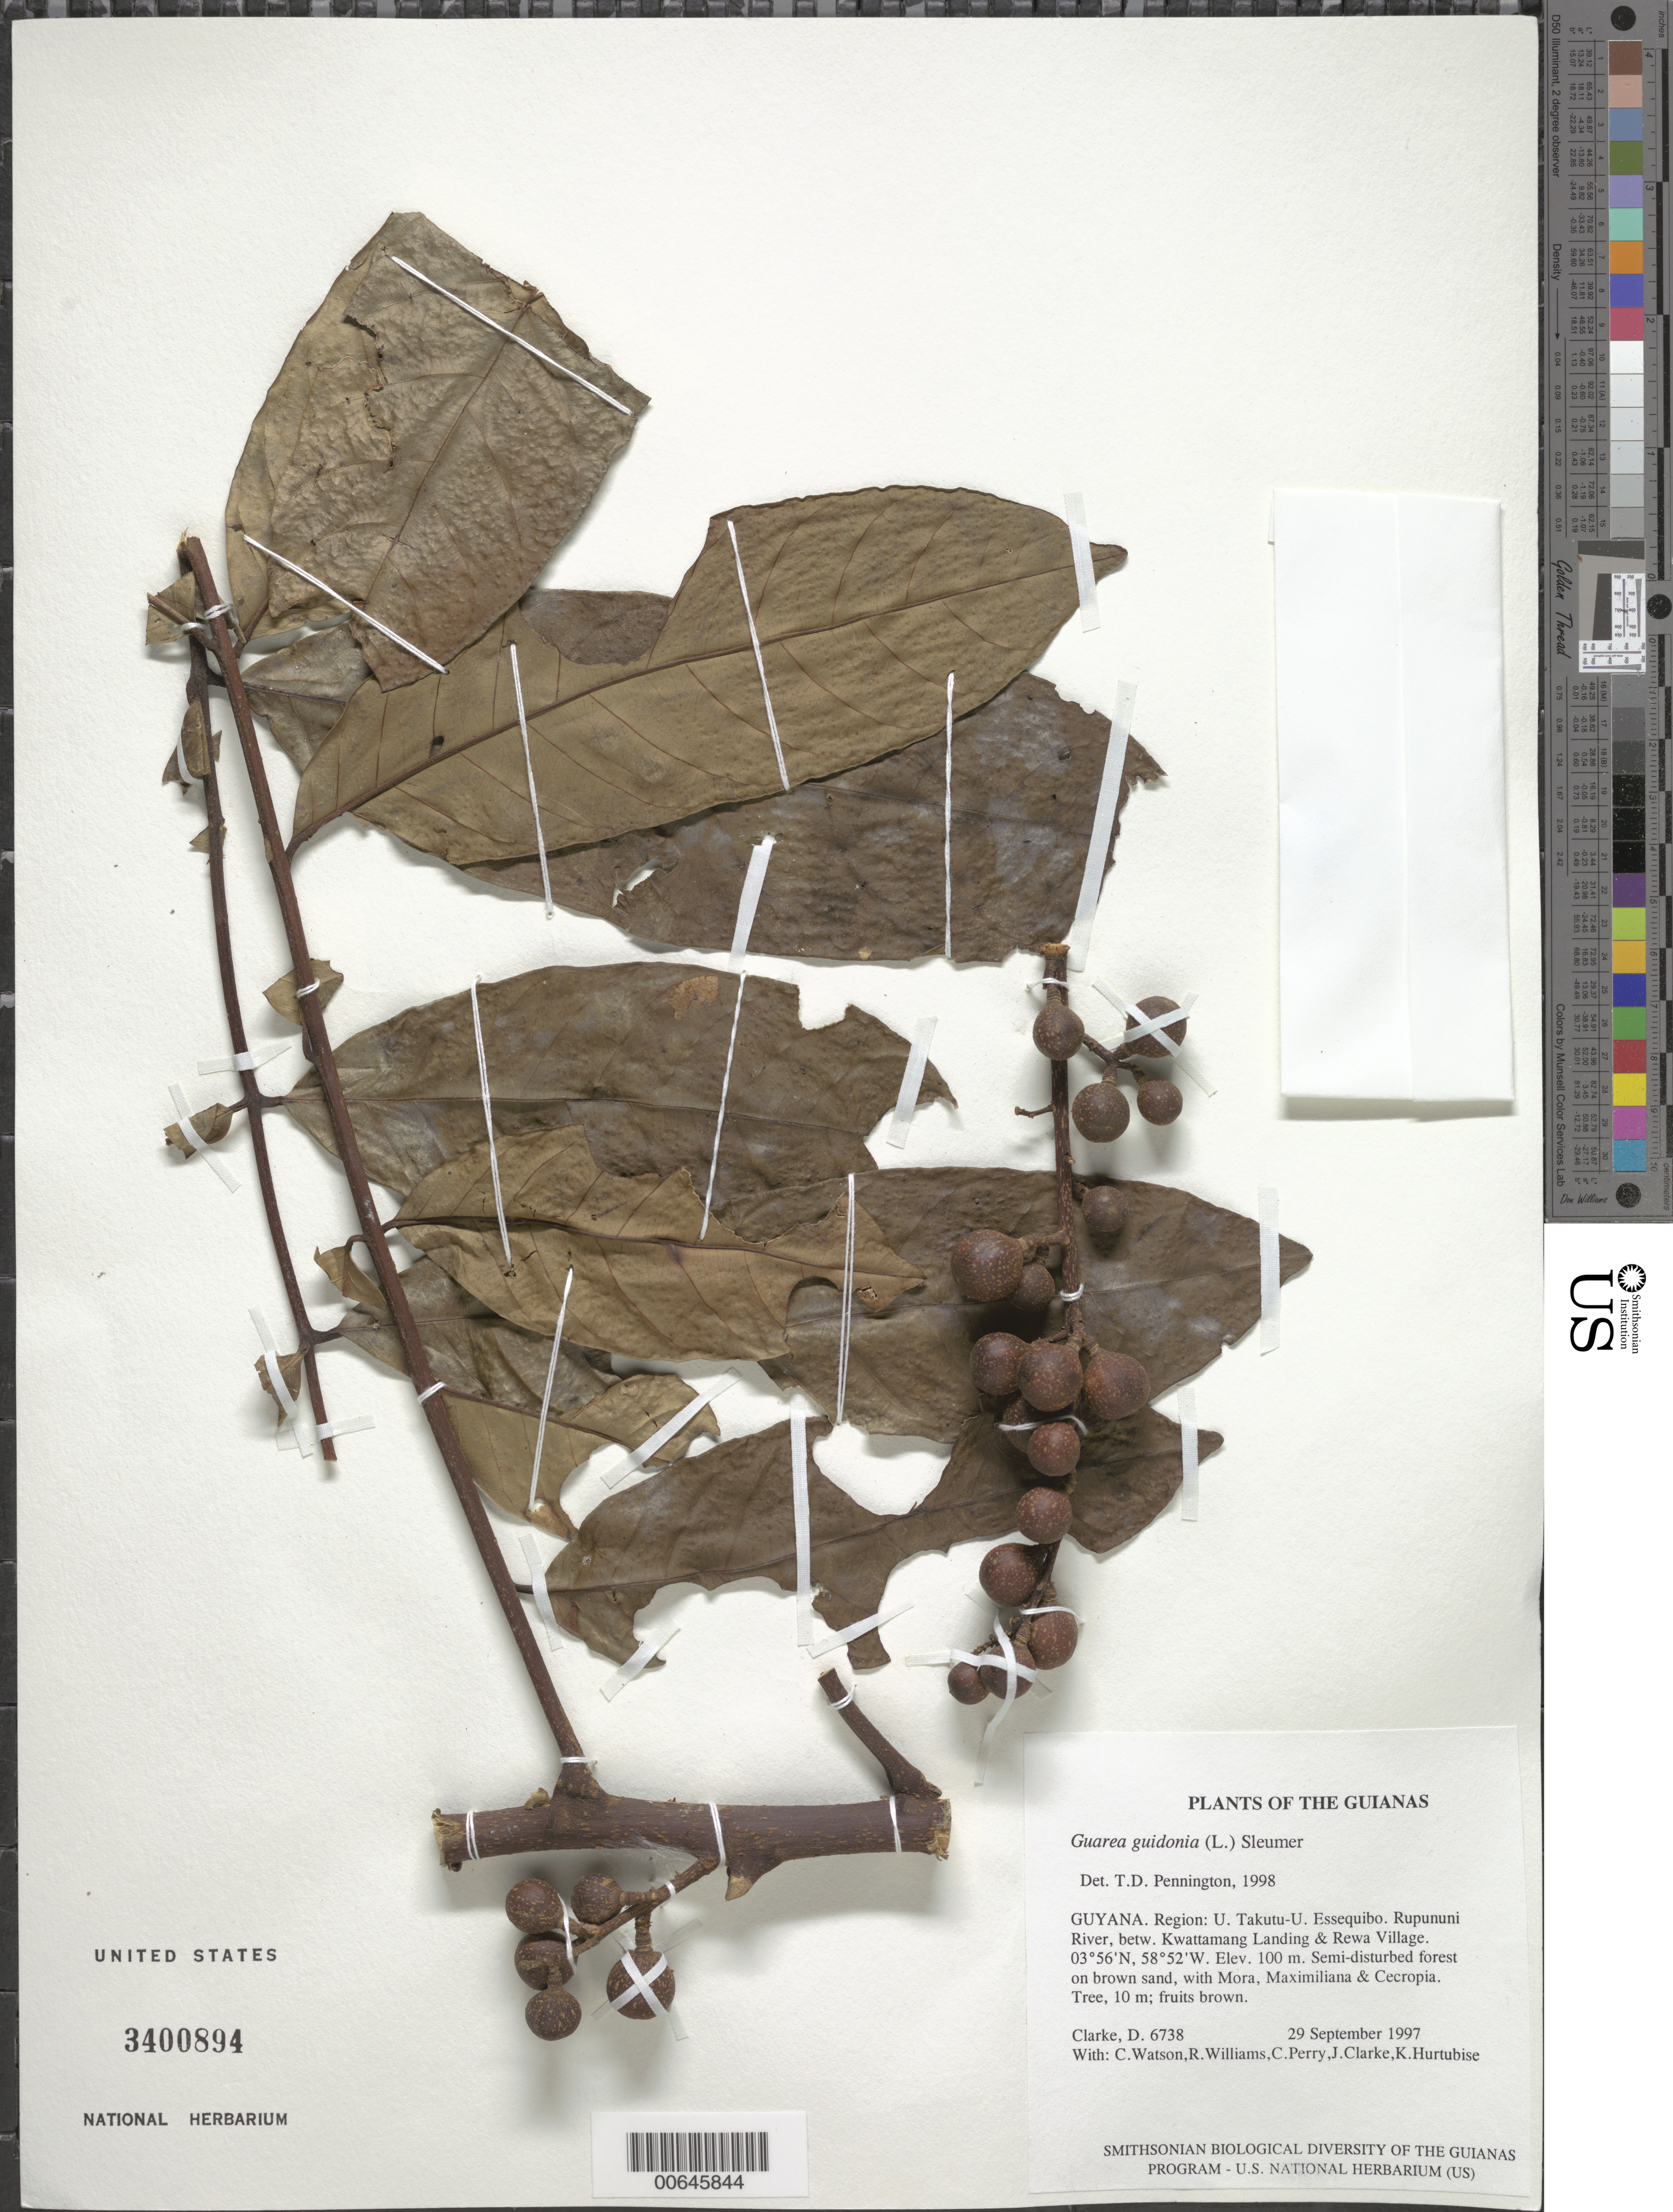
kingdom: Plantae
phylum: Tracheophyta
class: Magnoliopsida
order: Sapindales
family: Meliaceae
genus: Guarea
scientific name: Guarea guidonia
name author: (L.) Sleumer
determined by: Pennington, T. D., (K)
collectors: H. D. Clarke, C. Watson, R. Williams, C. Perry, J. Clarke & K. Hurtubise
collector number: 6738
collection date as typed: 29 September 1997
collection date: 1997-09-29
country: Guyana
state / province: U. Takutu-U. Essequibo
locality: Rupununi River, betw. Kwattamang Landing & Rewa Village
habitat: Semi-disturbed forest on brown sand, with Mora, Maximiliana & Cecropia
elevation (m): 100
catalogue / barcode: US 3400894